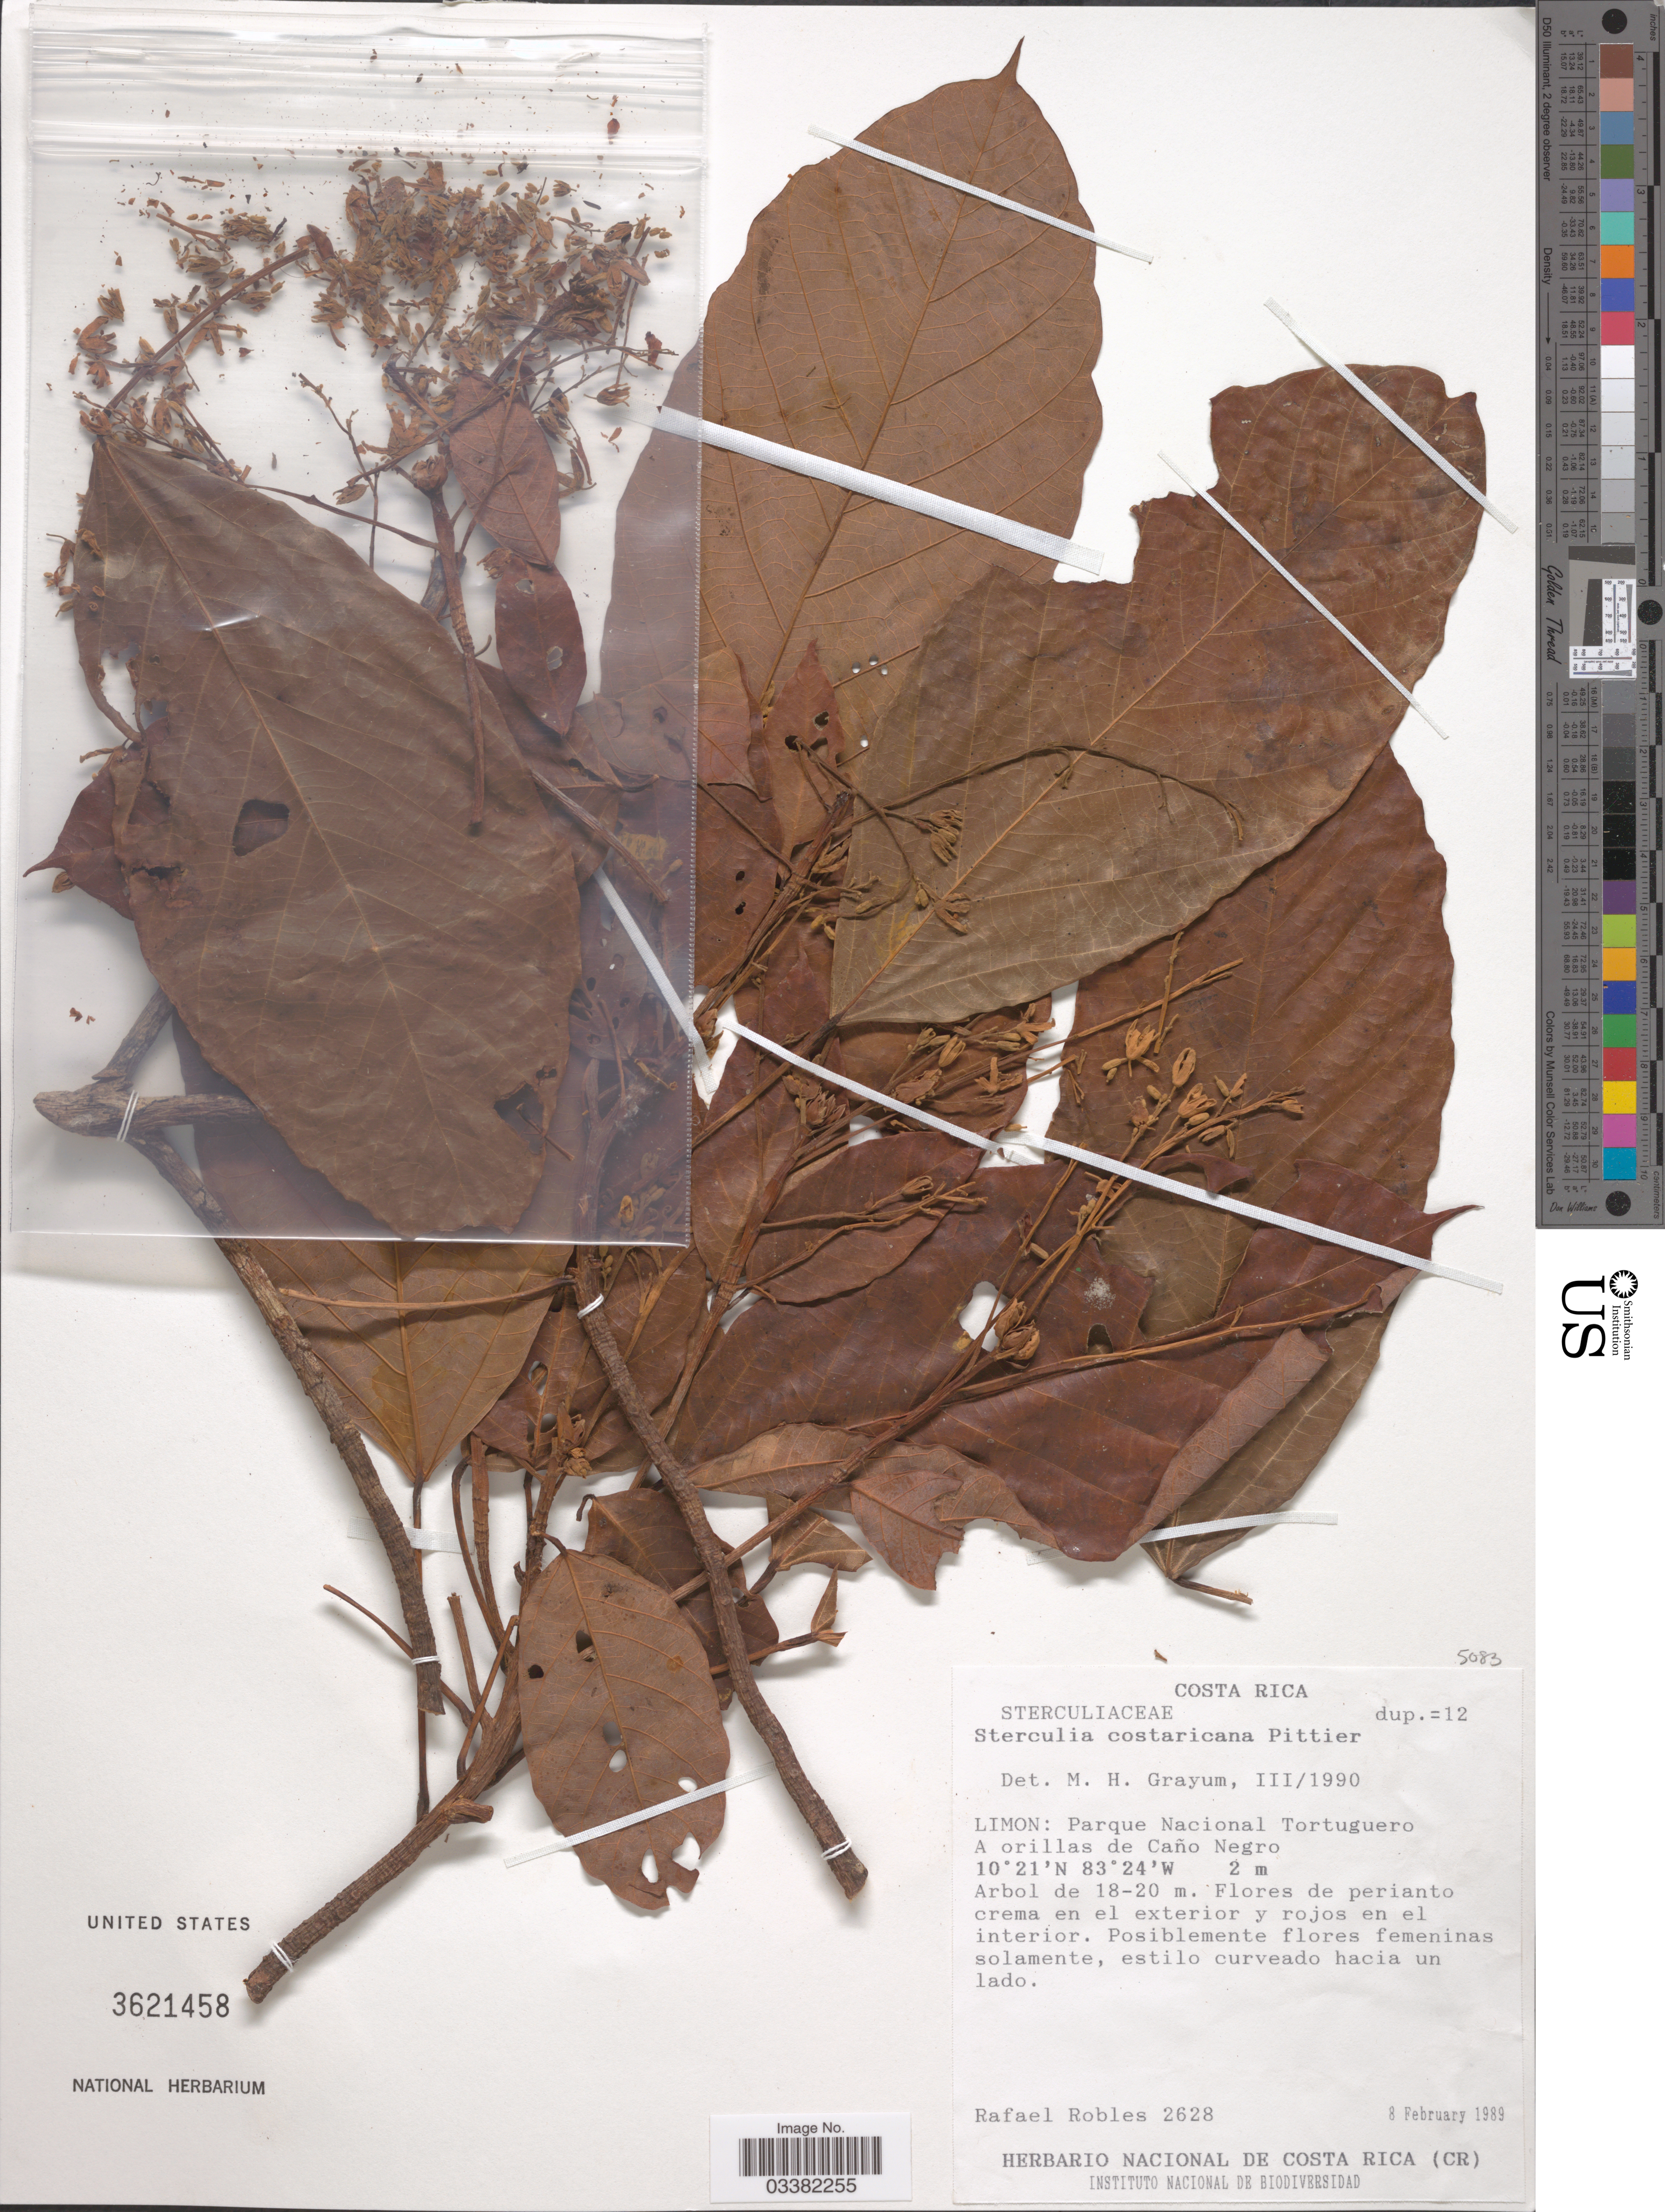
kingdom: Plantae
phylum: Tracheophyta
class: Magnoliopsida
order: Malvales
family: Malvaceae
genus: Sterculia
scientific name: Sterculia costaricana var. costaricana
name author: Pittier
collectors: R. Robles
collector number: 2628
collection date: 1989-02-08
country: Costa Rica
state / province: Limón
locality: Parque Nacional Tortuguero. A orillas de Caño Negro.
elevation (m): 2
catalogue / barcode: US 3621458